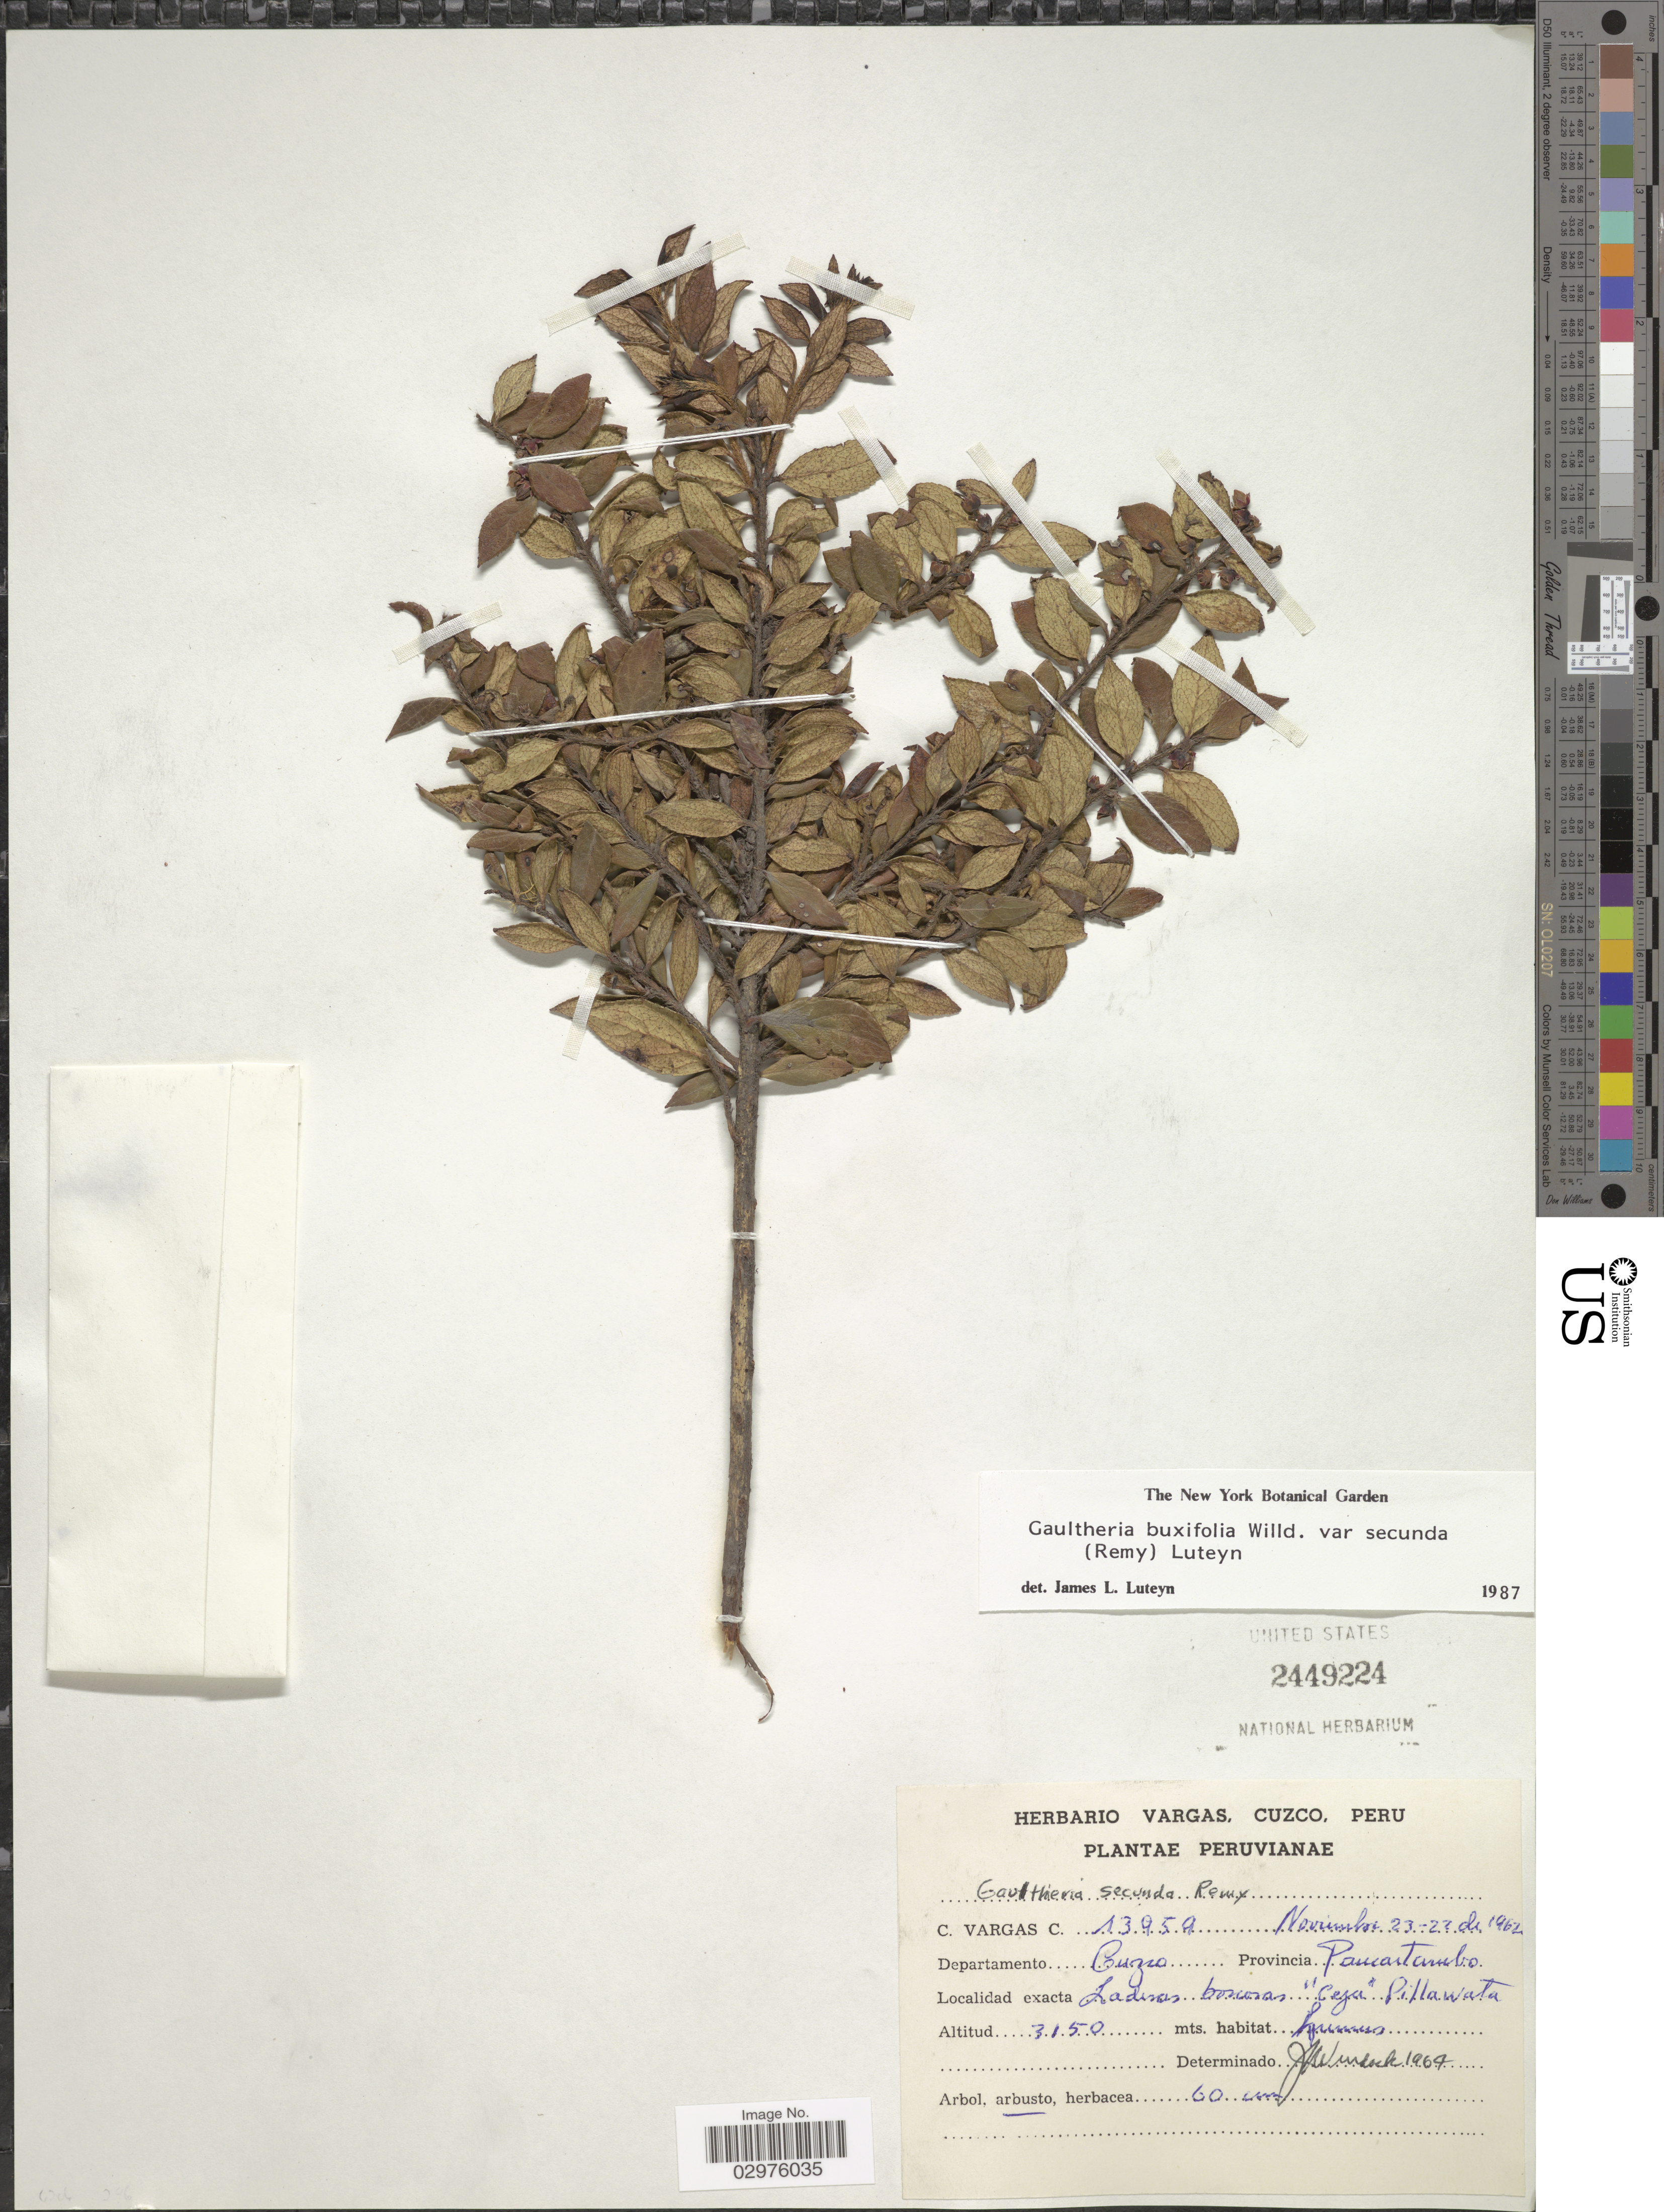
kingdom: Plantae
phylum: Tracheophyta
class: Magnoliopsida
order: Ericales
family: Ericaceae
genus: Gaultheria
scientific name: Gaultheria buxifolia var. secunda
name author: (J. Rémy) Luteyn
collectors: C. Vargas Calderón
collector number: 13959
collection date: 1962-11-22/1962-11-23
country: Peru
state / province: Cusco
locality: Departamento Cuzco. Provincia Paucartambo. Laderas boscosas "Ceja" Pillawata.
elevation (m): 3150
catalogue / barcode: US 2449224